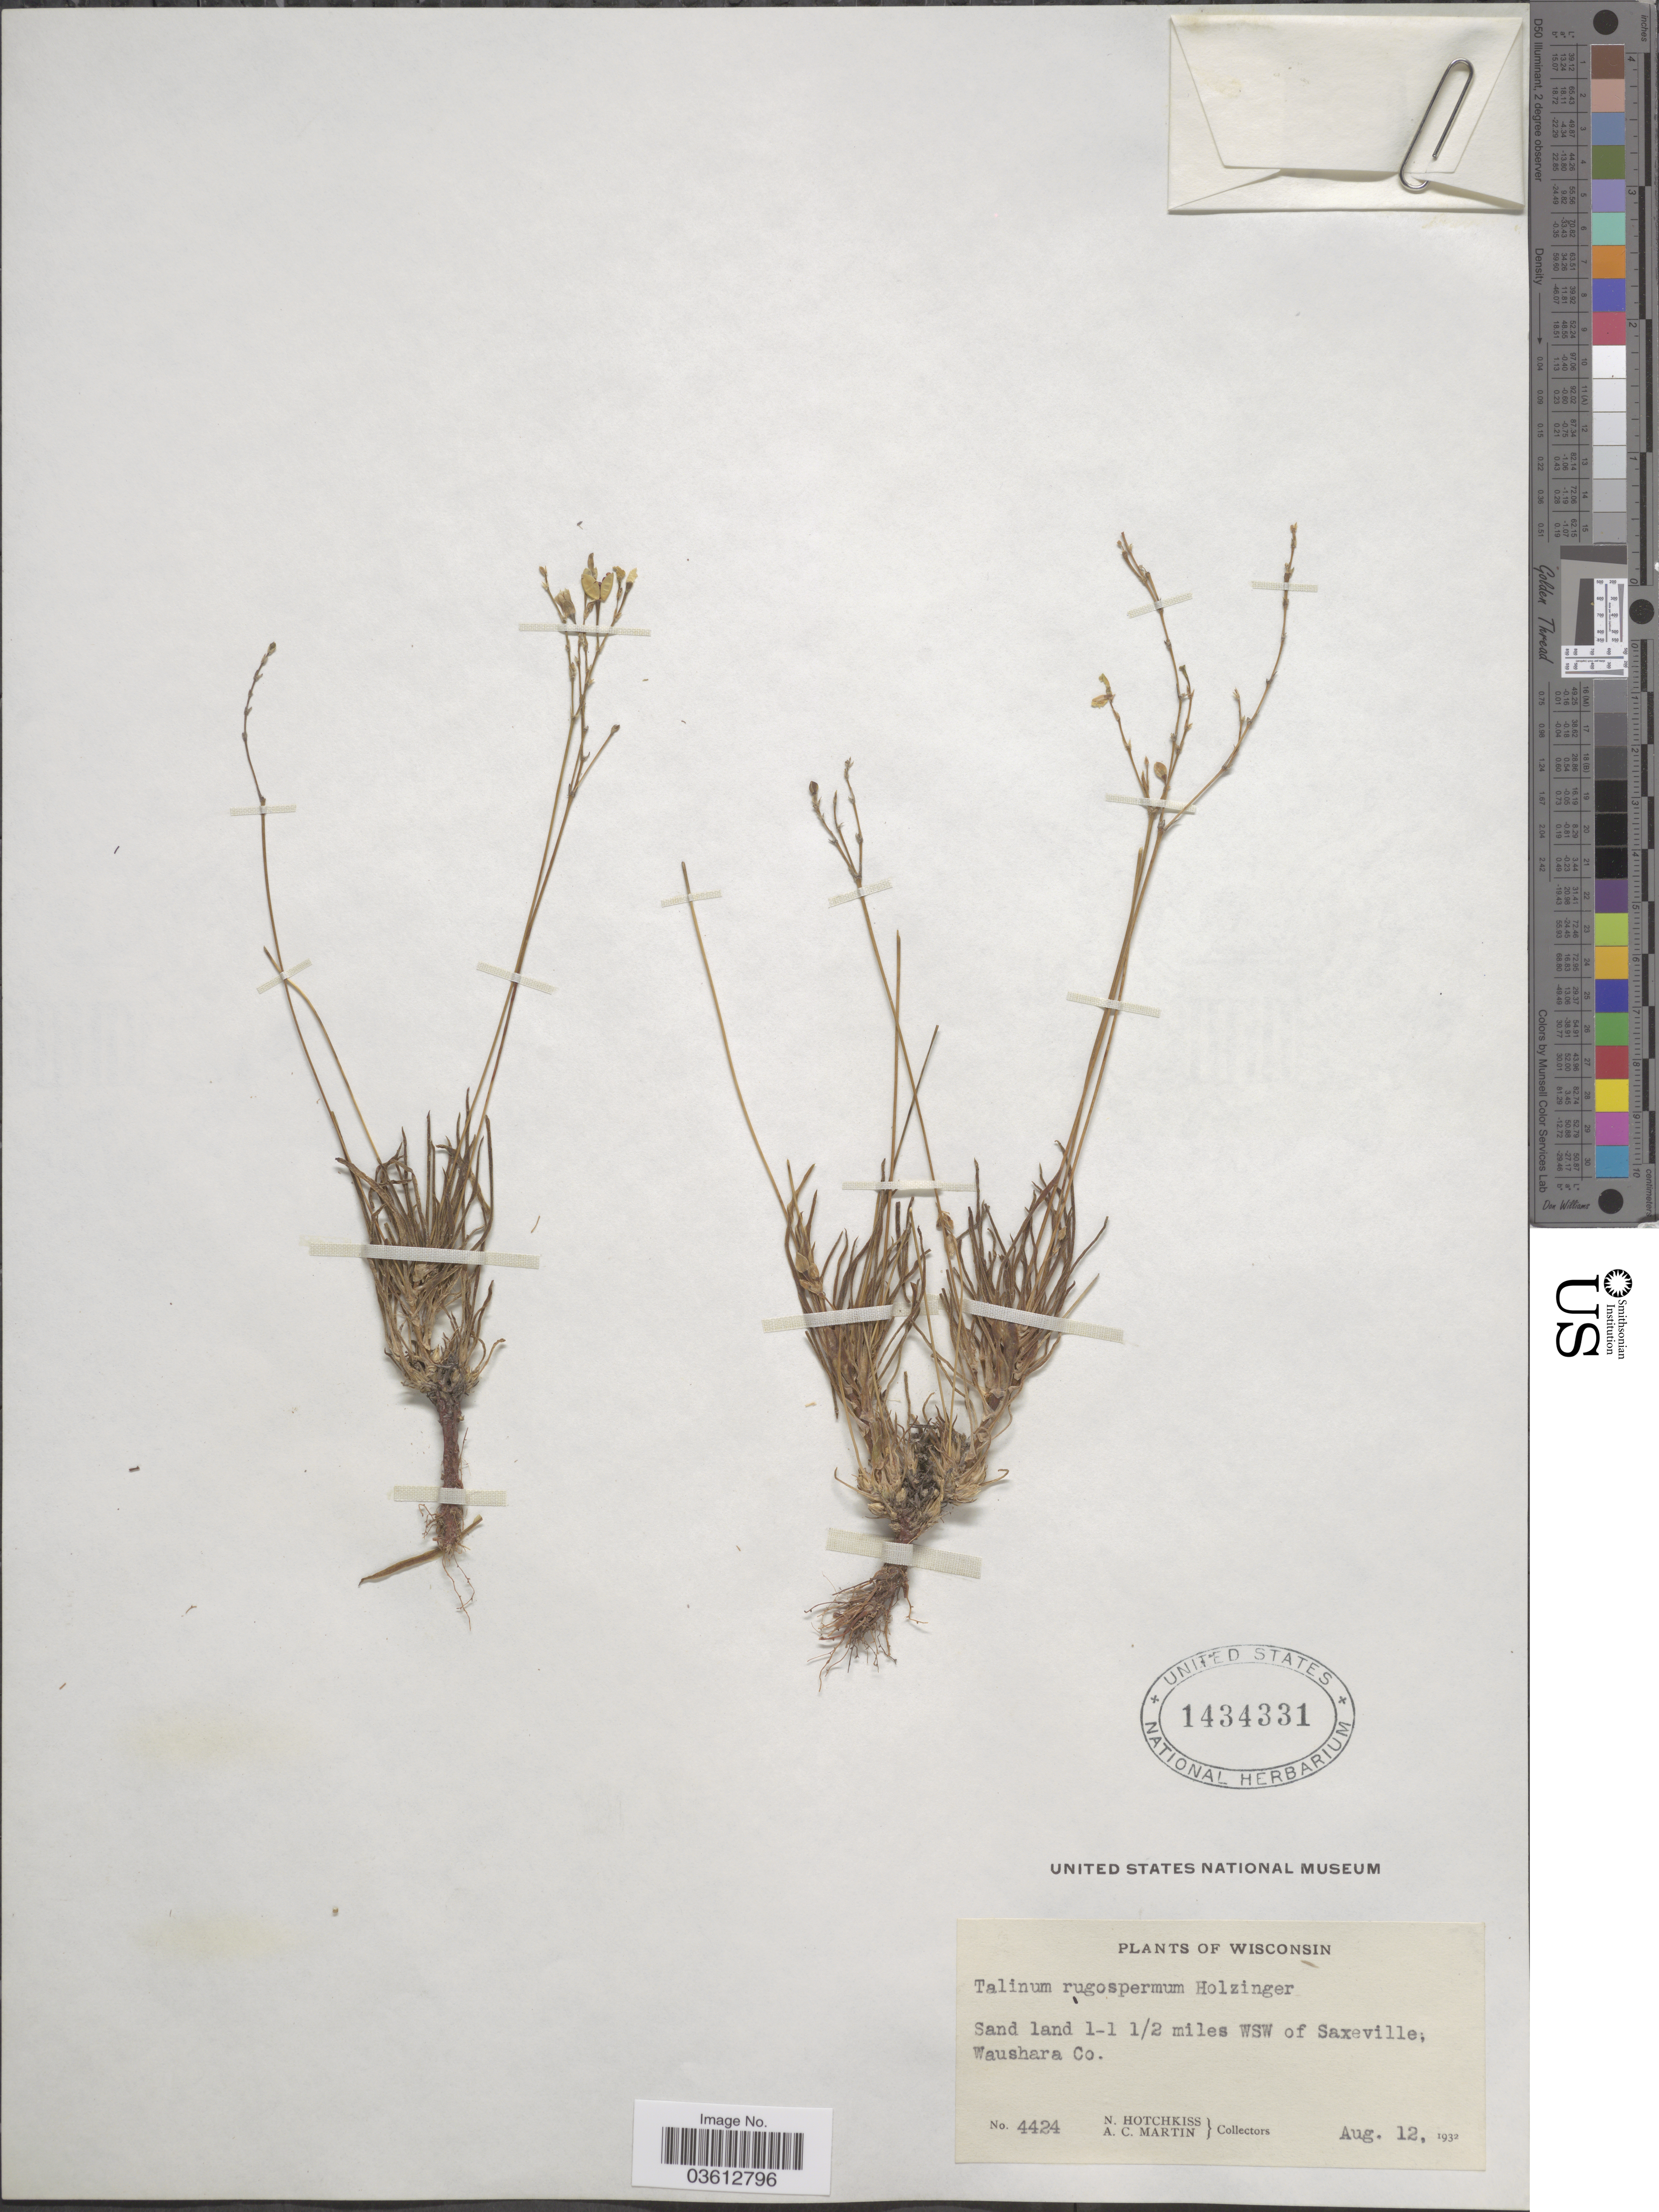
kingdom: Plantae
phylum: Tracheophyta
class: Magnoliopsida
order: Caryophyllales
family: Talinaceae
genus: Talinum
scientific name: Talinum rugospermum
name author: Holz.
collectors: N. Hotchkiss & A. C. Martin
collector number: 4424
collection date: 1932-08-12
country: United States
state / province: Wisconsin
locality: Sand land 1-1 1/2 miles WSW of Saxeville; Waushara Co.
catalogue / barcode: US 1434331